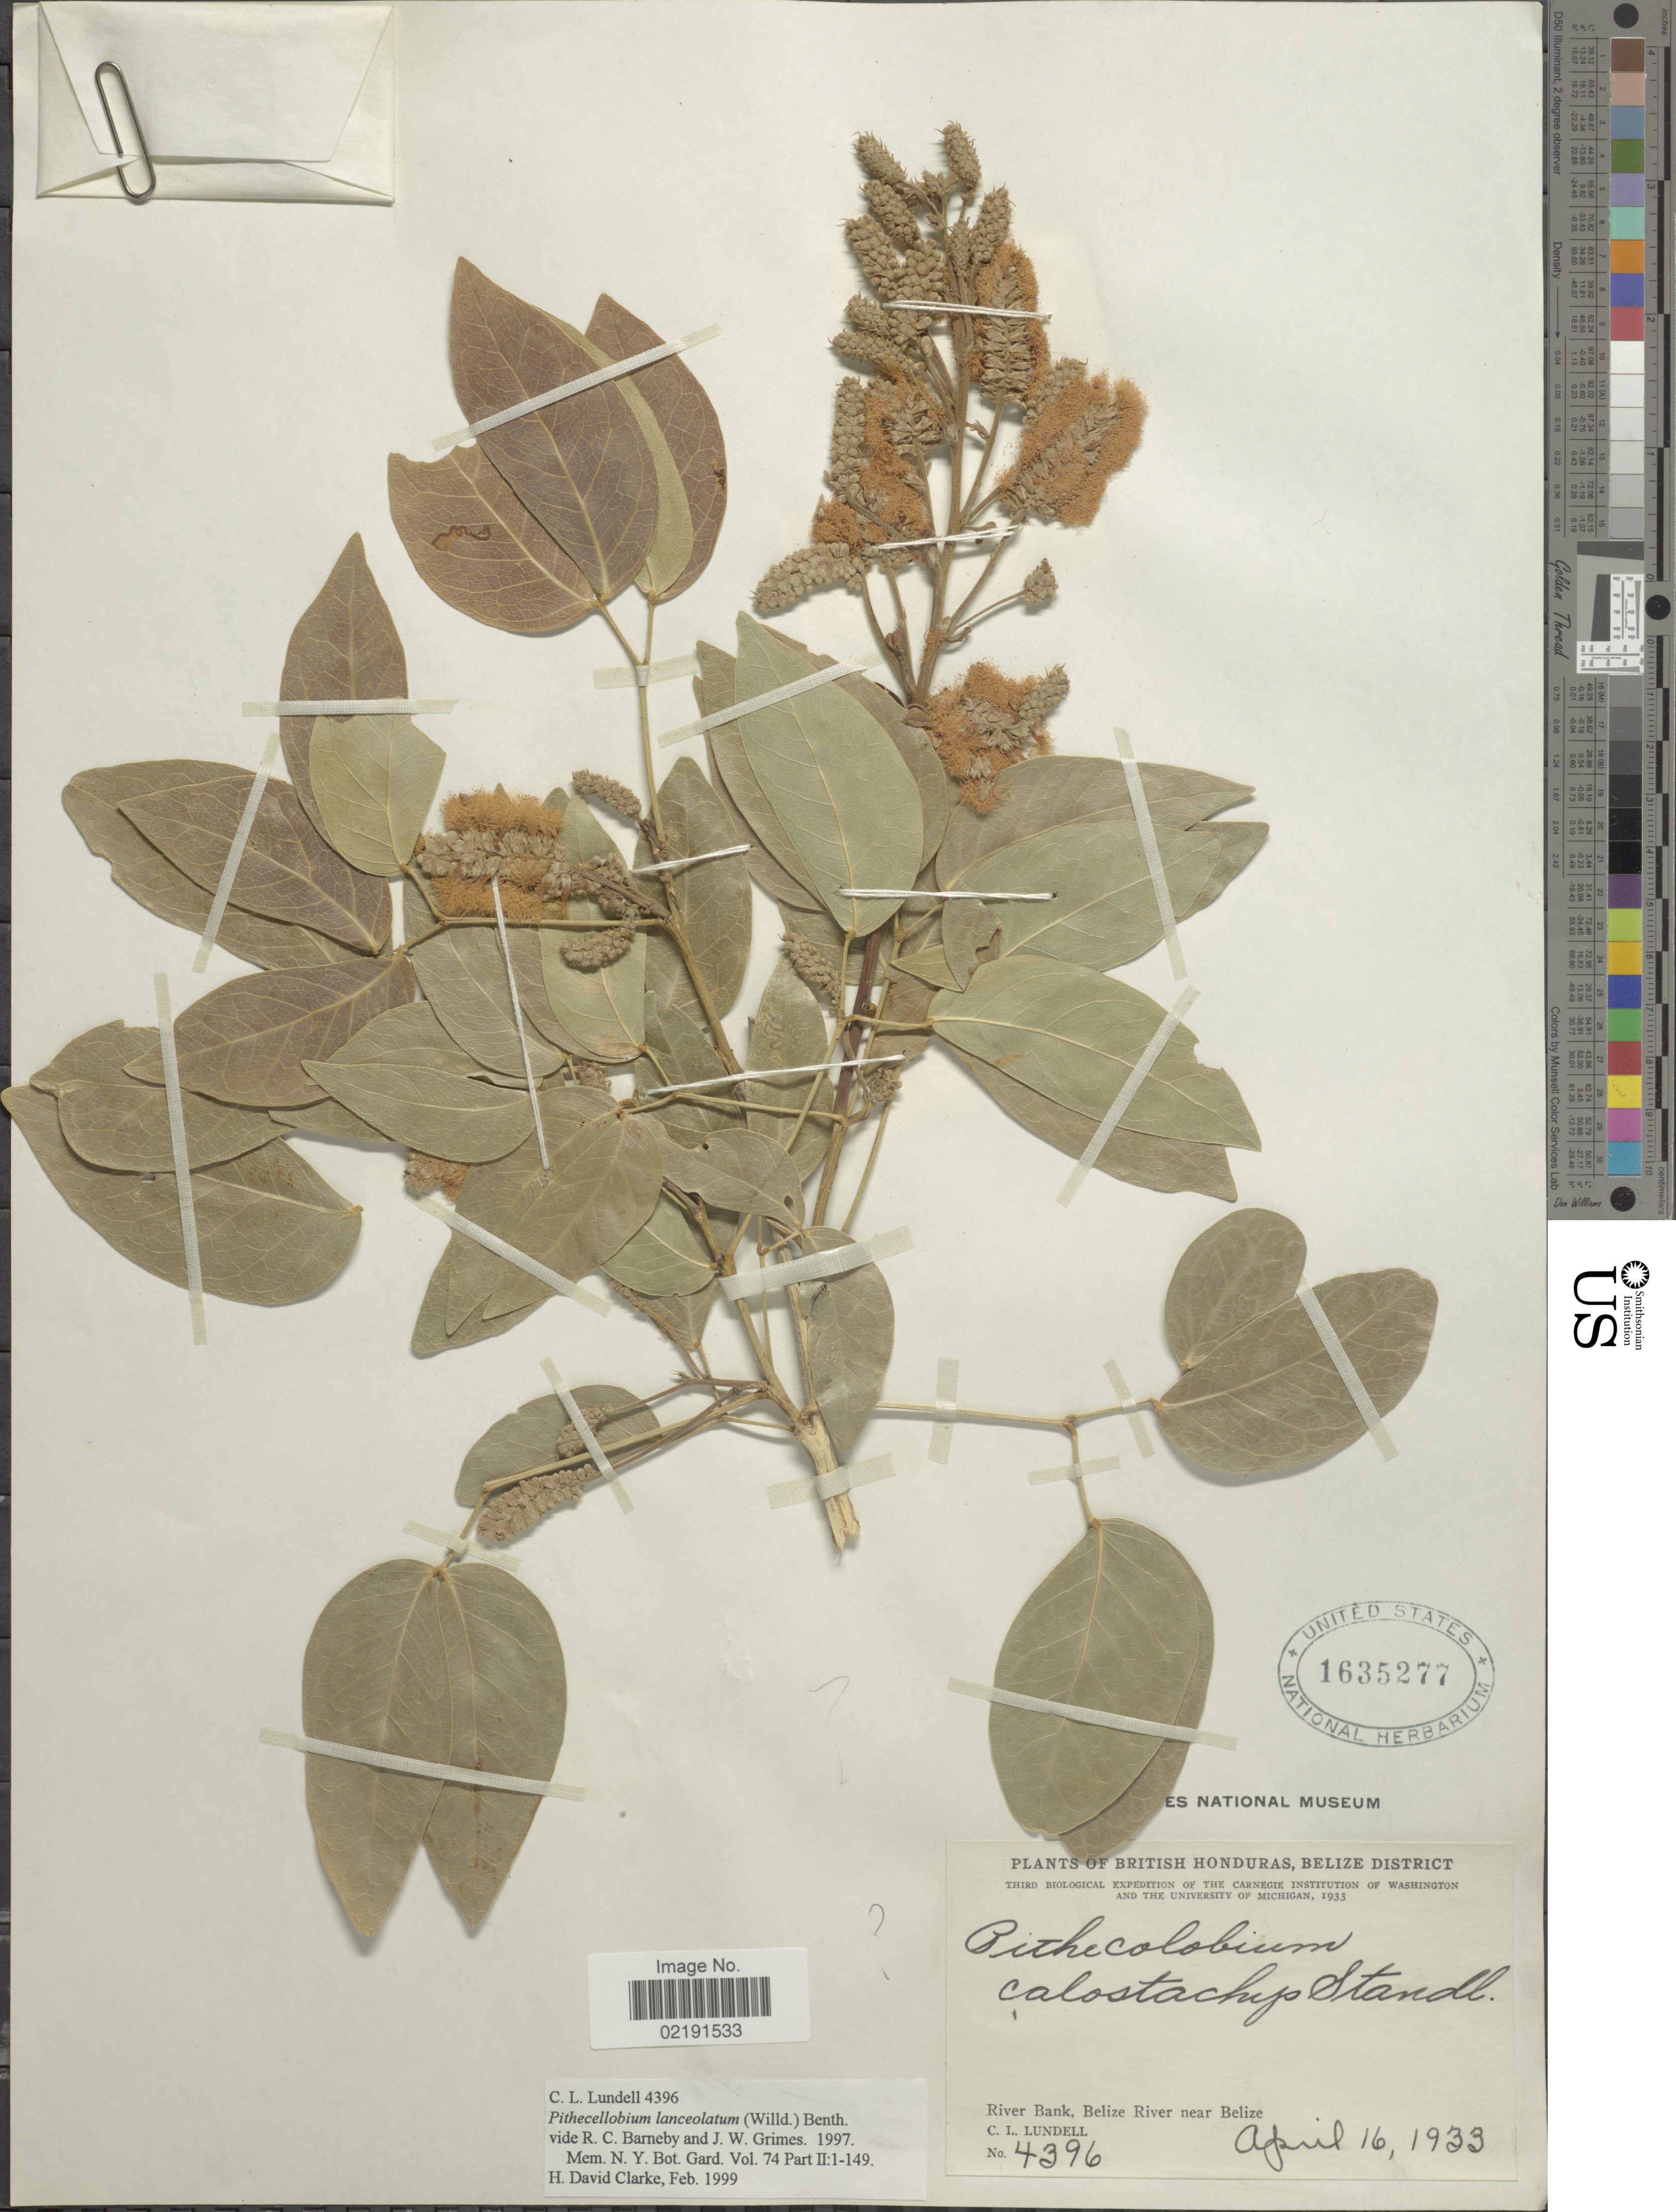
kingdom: Plantae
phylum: Tracheophyta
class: Magnoliopsida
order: Fabales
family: Fabaceae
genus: Pithecellobium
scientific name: Pithecellobium lanceolatum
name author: (Humb. & Bonpl. ex Willd.) Benth.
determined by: Clarke, H. D., University of North Carolina (Asheville)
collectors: C. L. Lundell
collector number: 4396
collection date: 1933-04-16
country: Belize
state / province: Belize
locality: British Honduras, Belize District. River Bank, Belize River near Belize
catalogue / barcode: US 1635277